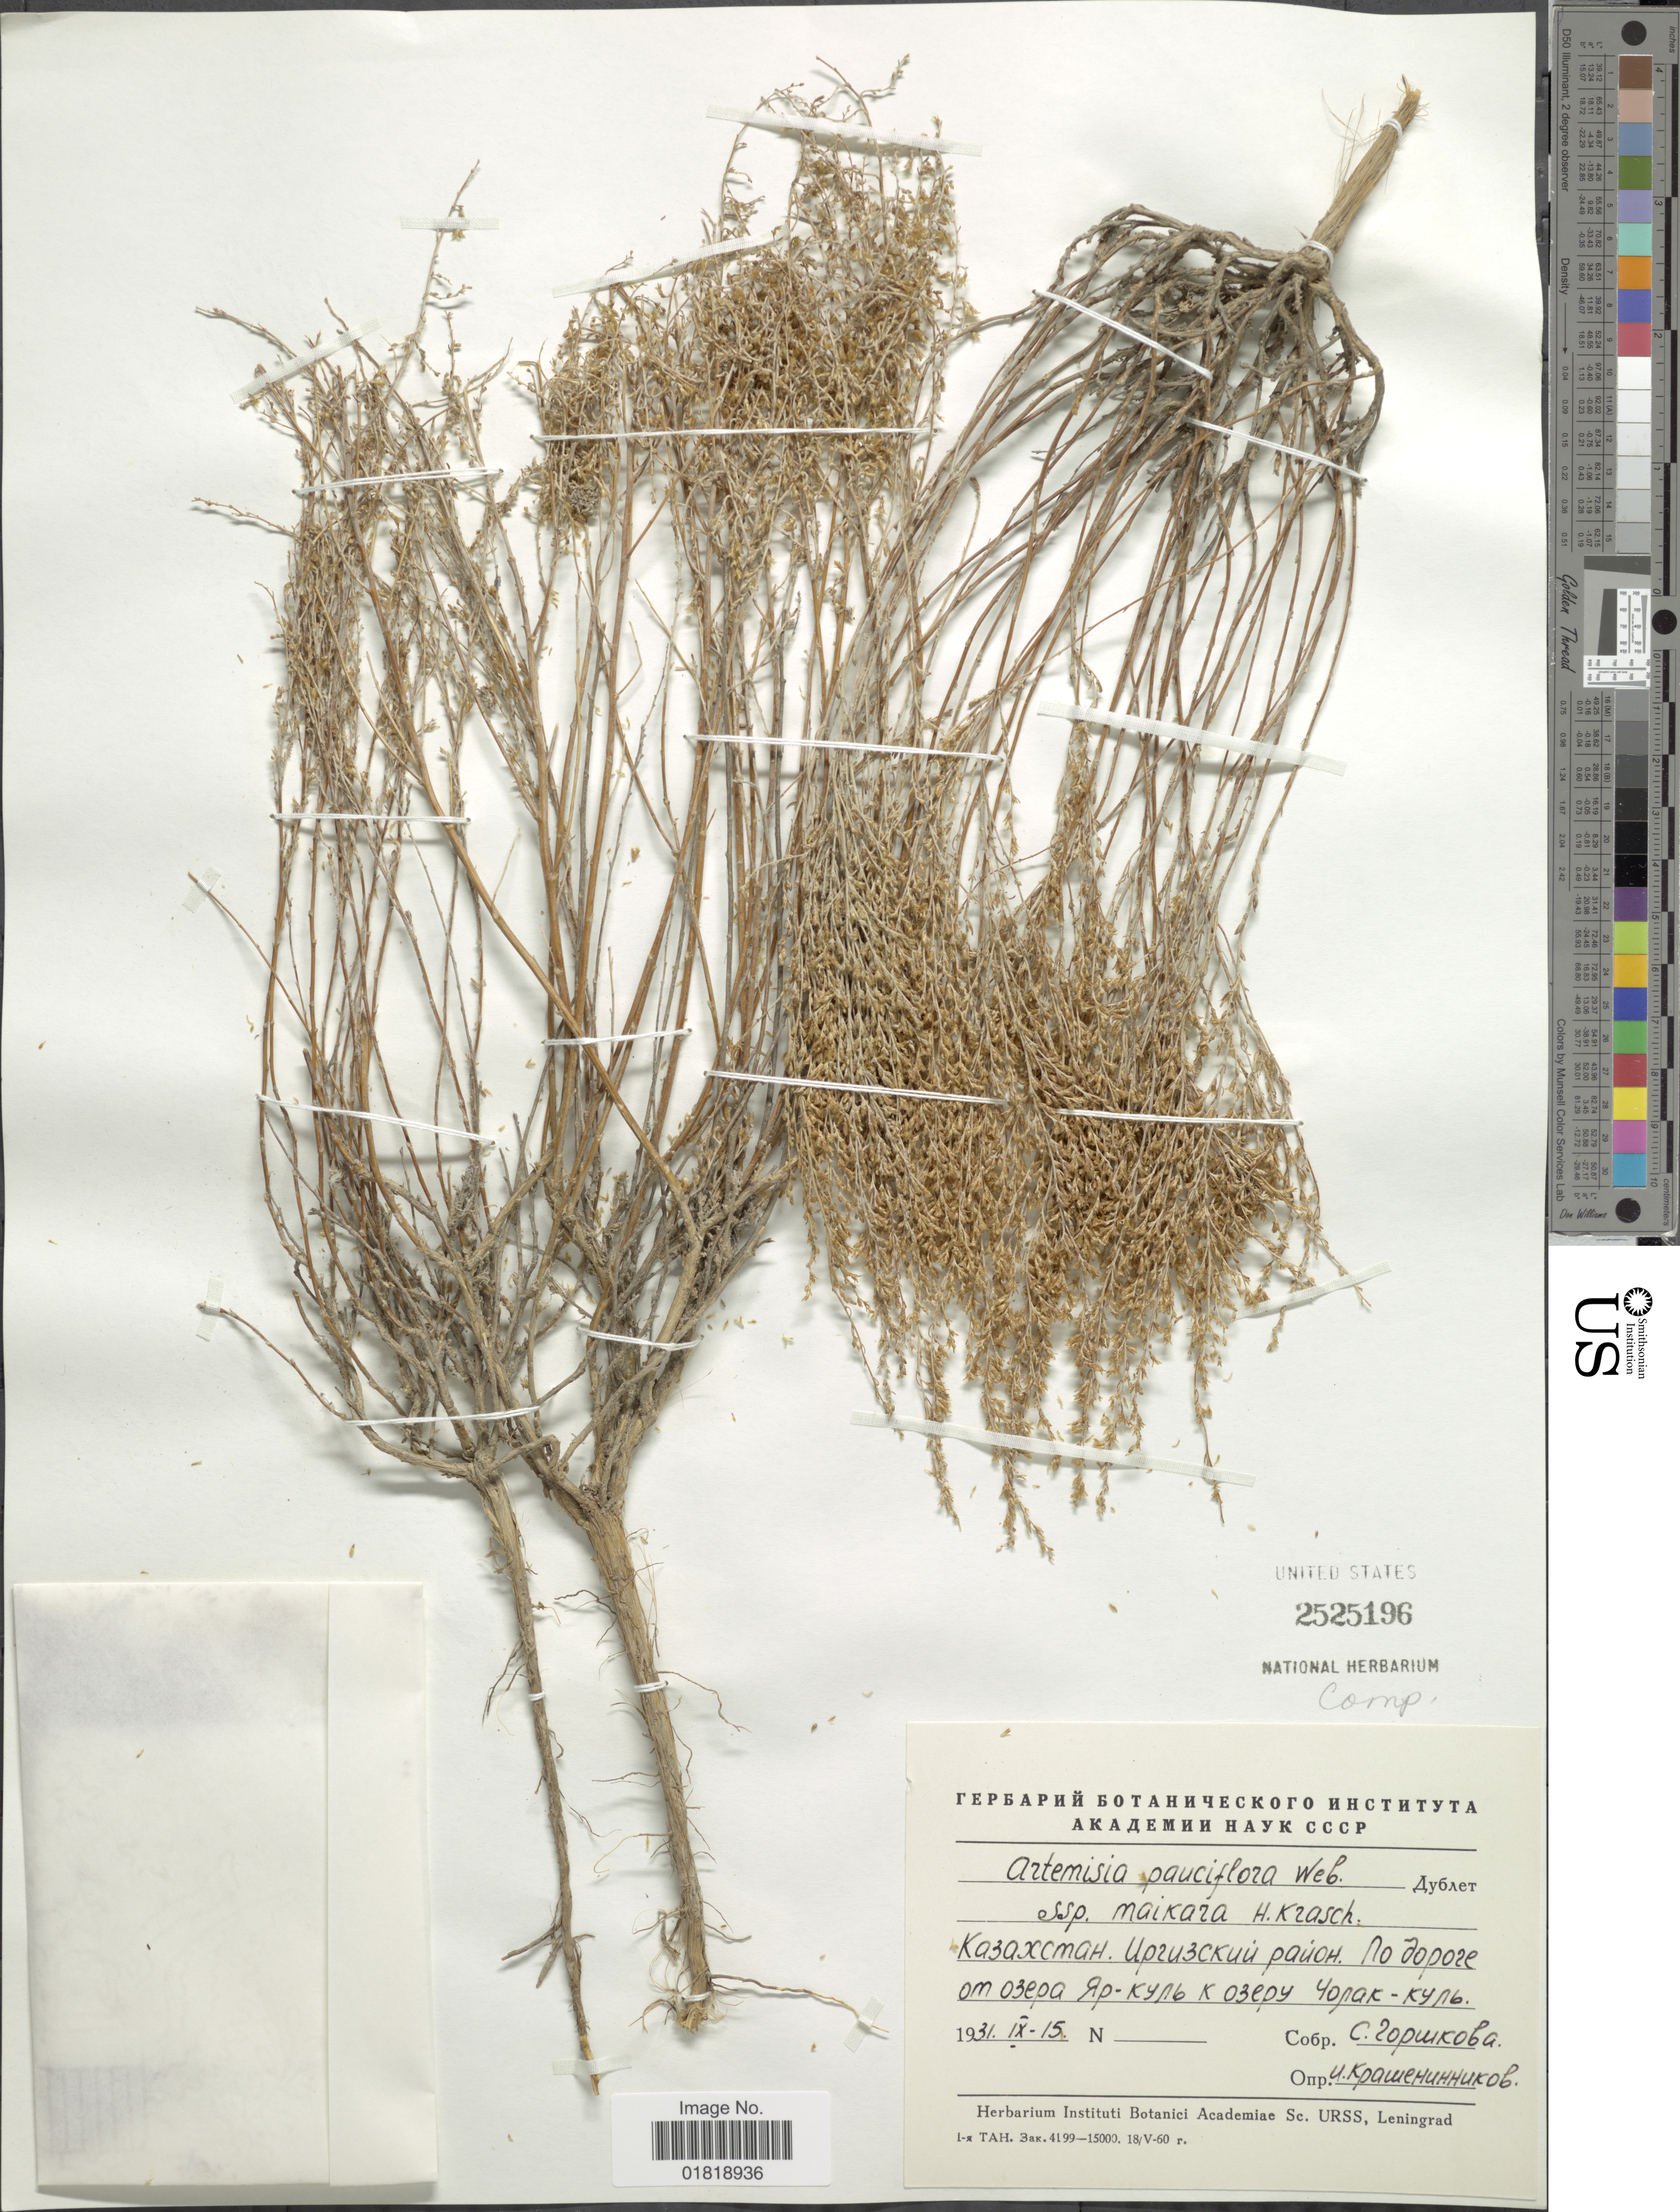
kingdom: Plantae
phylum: Tracheophyta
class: Magnoliopsida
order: Asterales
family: Asteraceae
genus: Artemisia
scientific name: Artemisia pauciflora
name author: G.H. Weber ex Stechm.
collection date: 1931-09-15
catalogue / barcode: US 2525196